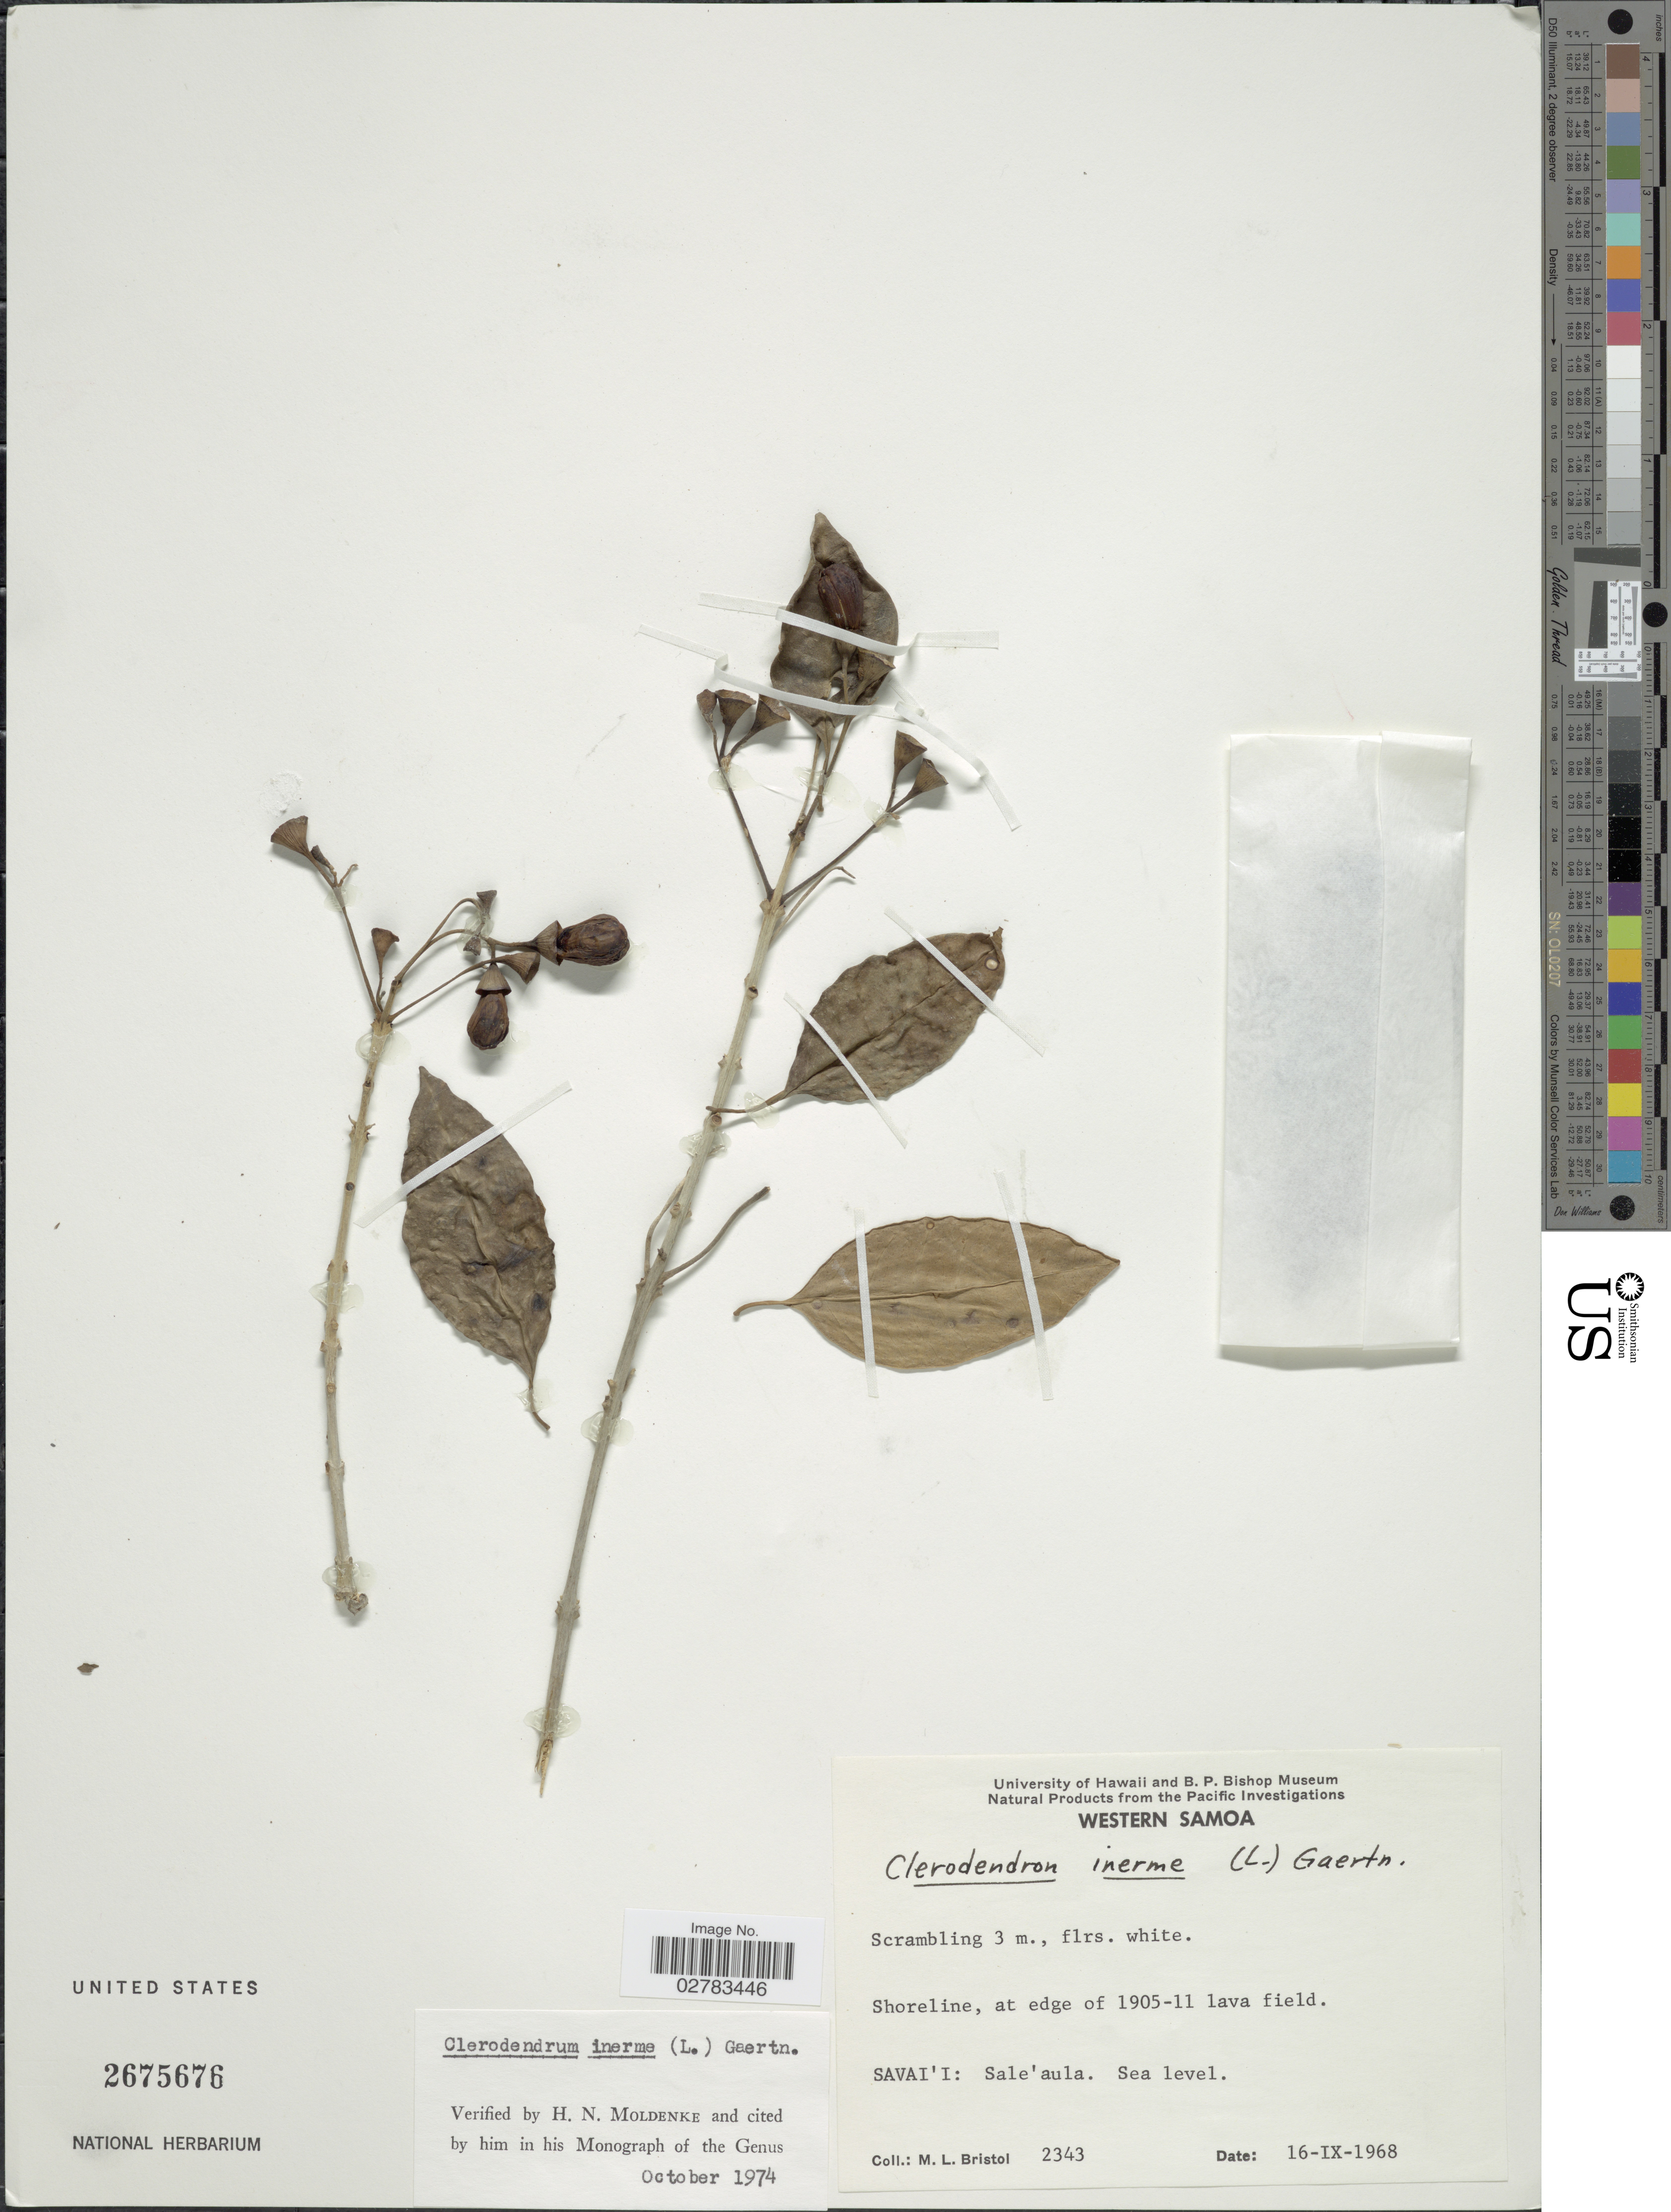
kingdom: Plantae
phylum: Tracheophyta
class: Magnoliopsida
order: Lamiales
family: Lamiaceae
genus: Clerodendrum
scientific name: Clerodendrum inerme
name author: (L.) Gaertn.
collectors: M. L. Bristol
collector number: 2343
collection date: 1968-09-16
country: Samoa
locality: Shoreline, at edge of 1905-11 lava field, Savai' i: Sale'aula.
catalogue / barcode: US 2675676